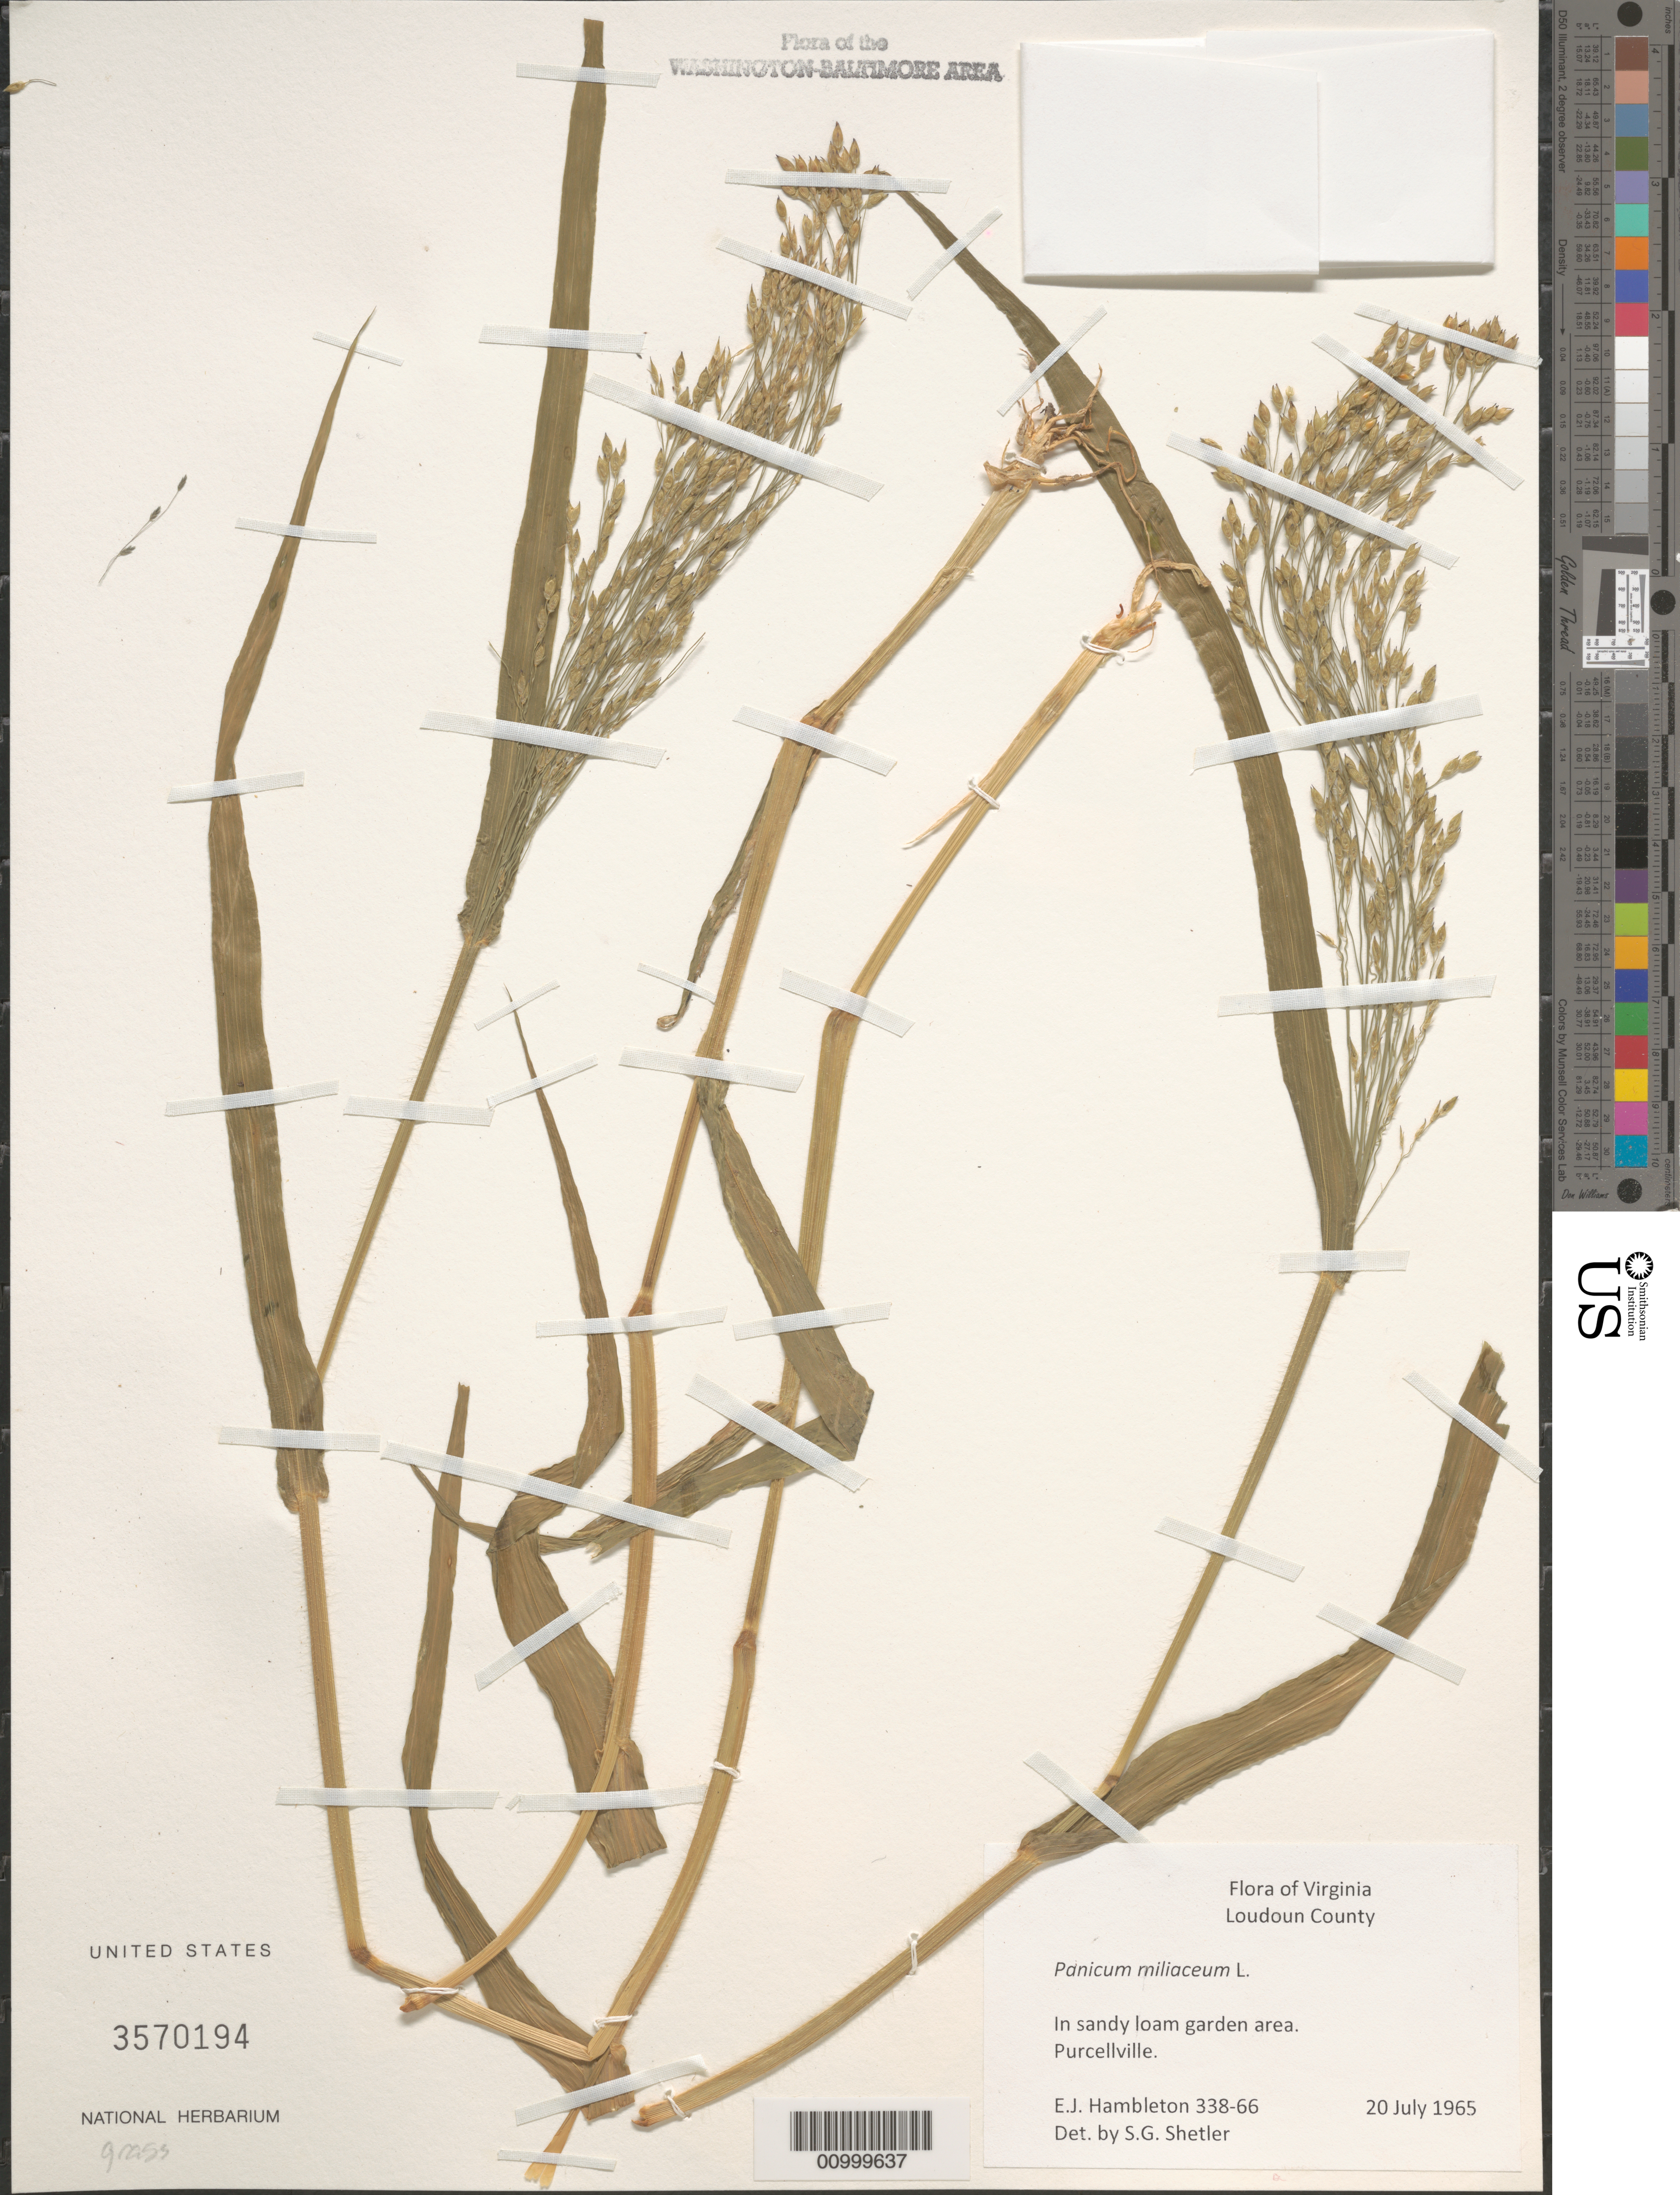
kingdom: Plantae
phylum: Tracheophyta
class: Liliopsida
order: Poales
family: Poaceae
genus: Panicum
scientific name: Panicum miliaceum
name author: L.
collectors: E. Hambleton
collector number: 338-66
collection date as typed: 20 July 1965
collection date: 1965-07-20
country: United States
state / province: Virginia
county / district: Loudoun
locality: Purcellville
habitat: In sandy loam garden area.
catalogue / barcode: US 3570194